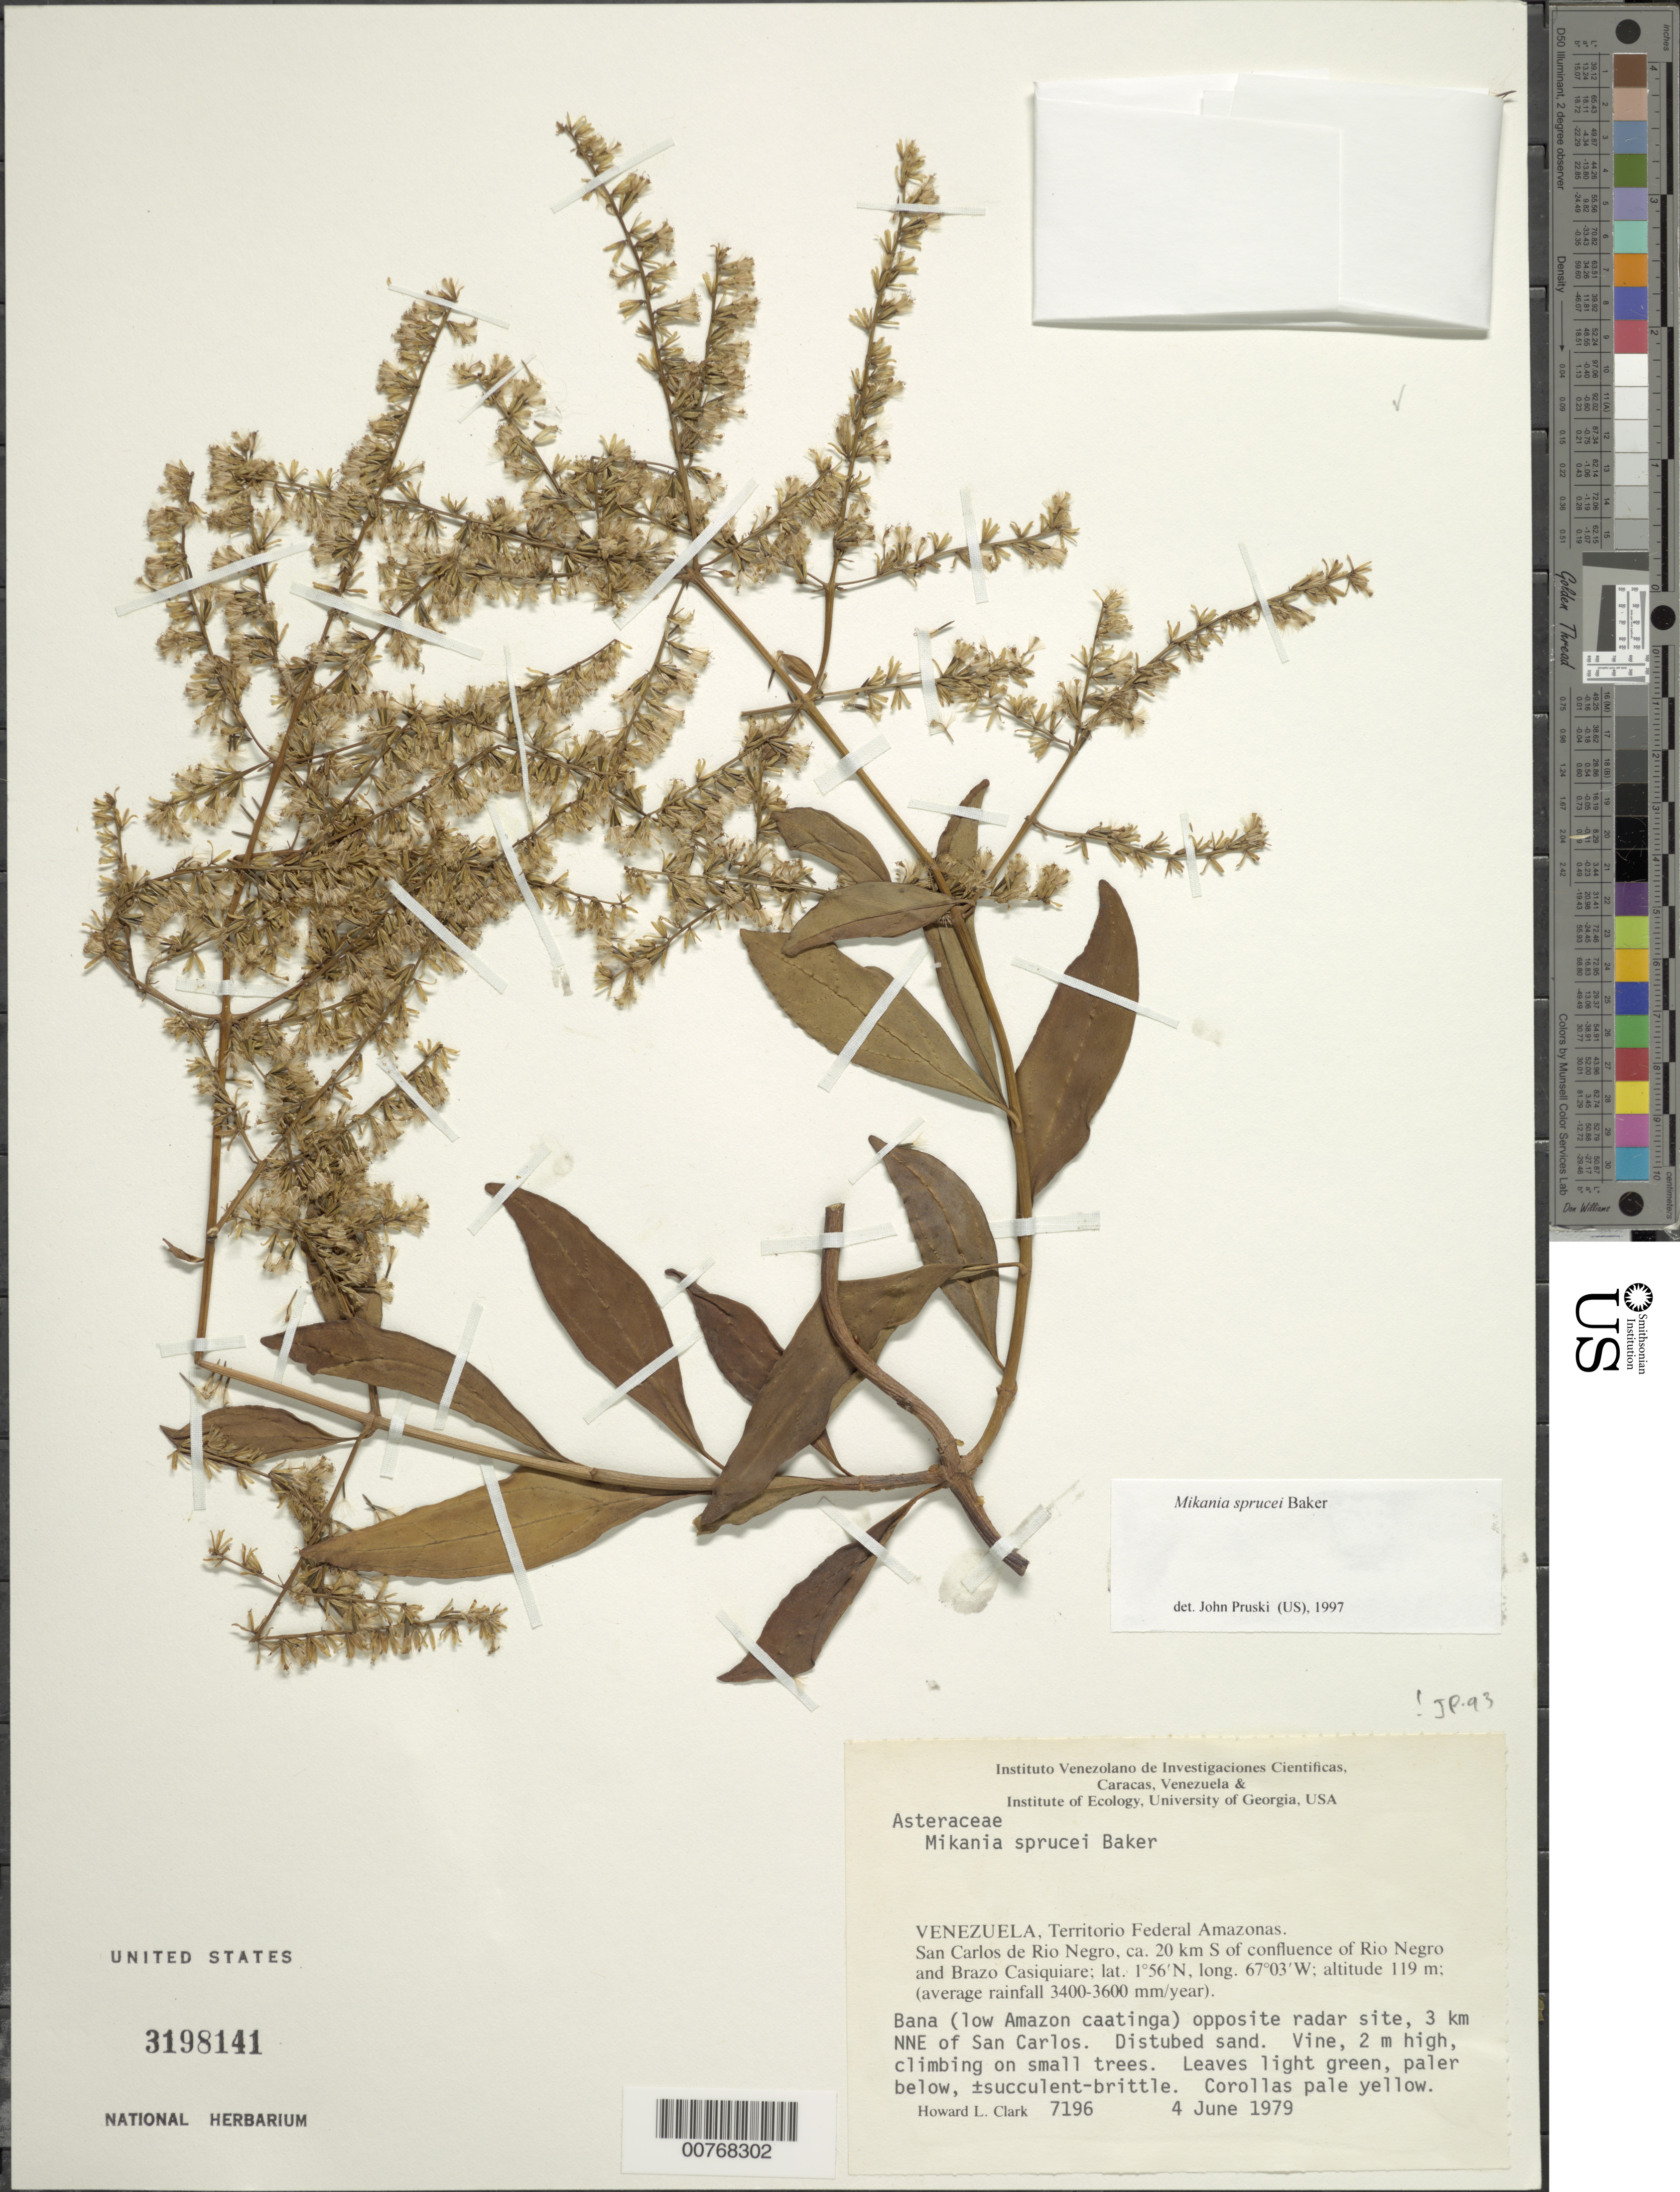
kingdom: Plantae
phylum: Tracheophyta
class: Magnoliopsida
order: Asterales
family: Asteraceae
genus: Mikania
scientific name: Mikania sprucei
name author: Baker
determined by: Pruski, J. F.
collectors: H. L. Clark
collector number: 7196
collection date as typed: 4-Jun-79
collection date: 1979-06-04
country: Venezuela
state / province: Amazonas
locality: San Carlos de Río Negro, ca. 20 km S of confluence of Río Negro and Brazo Casiquiare, 3 km NNE or San Carlos.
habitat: Disturbed sand. On small trees.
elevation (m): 119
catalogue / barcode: US 3198141